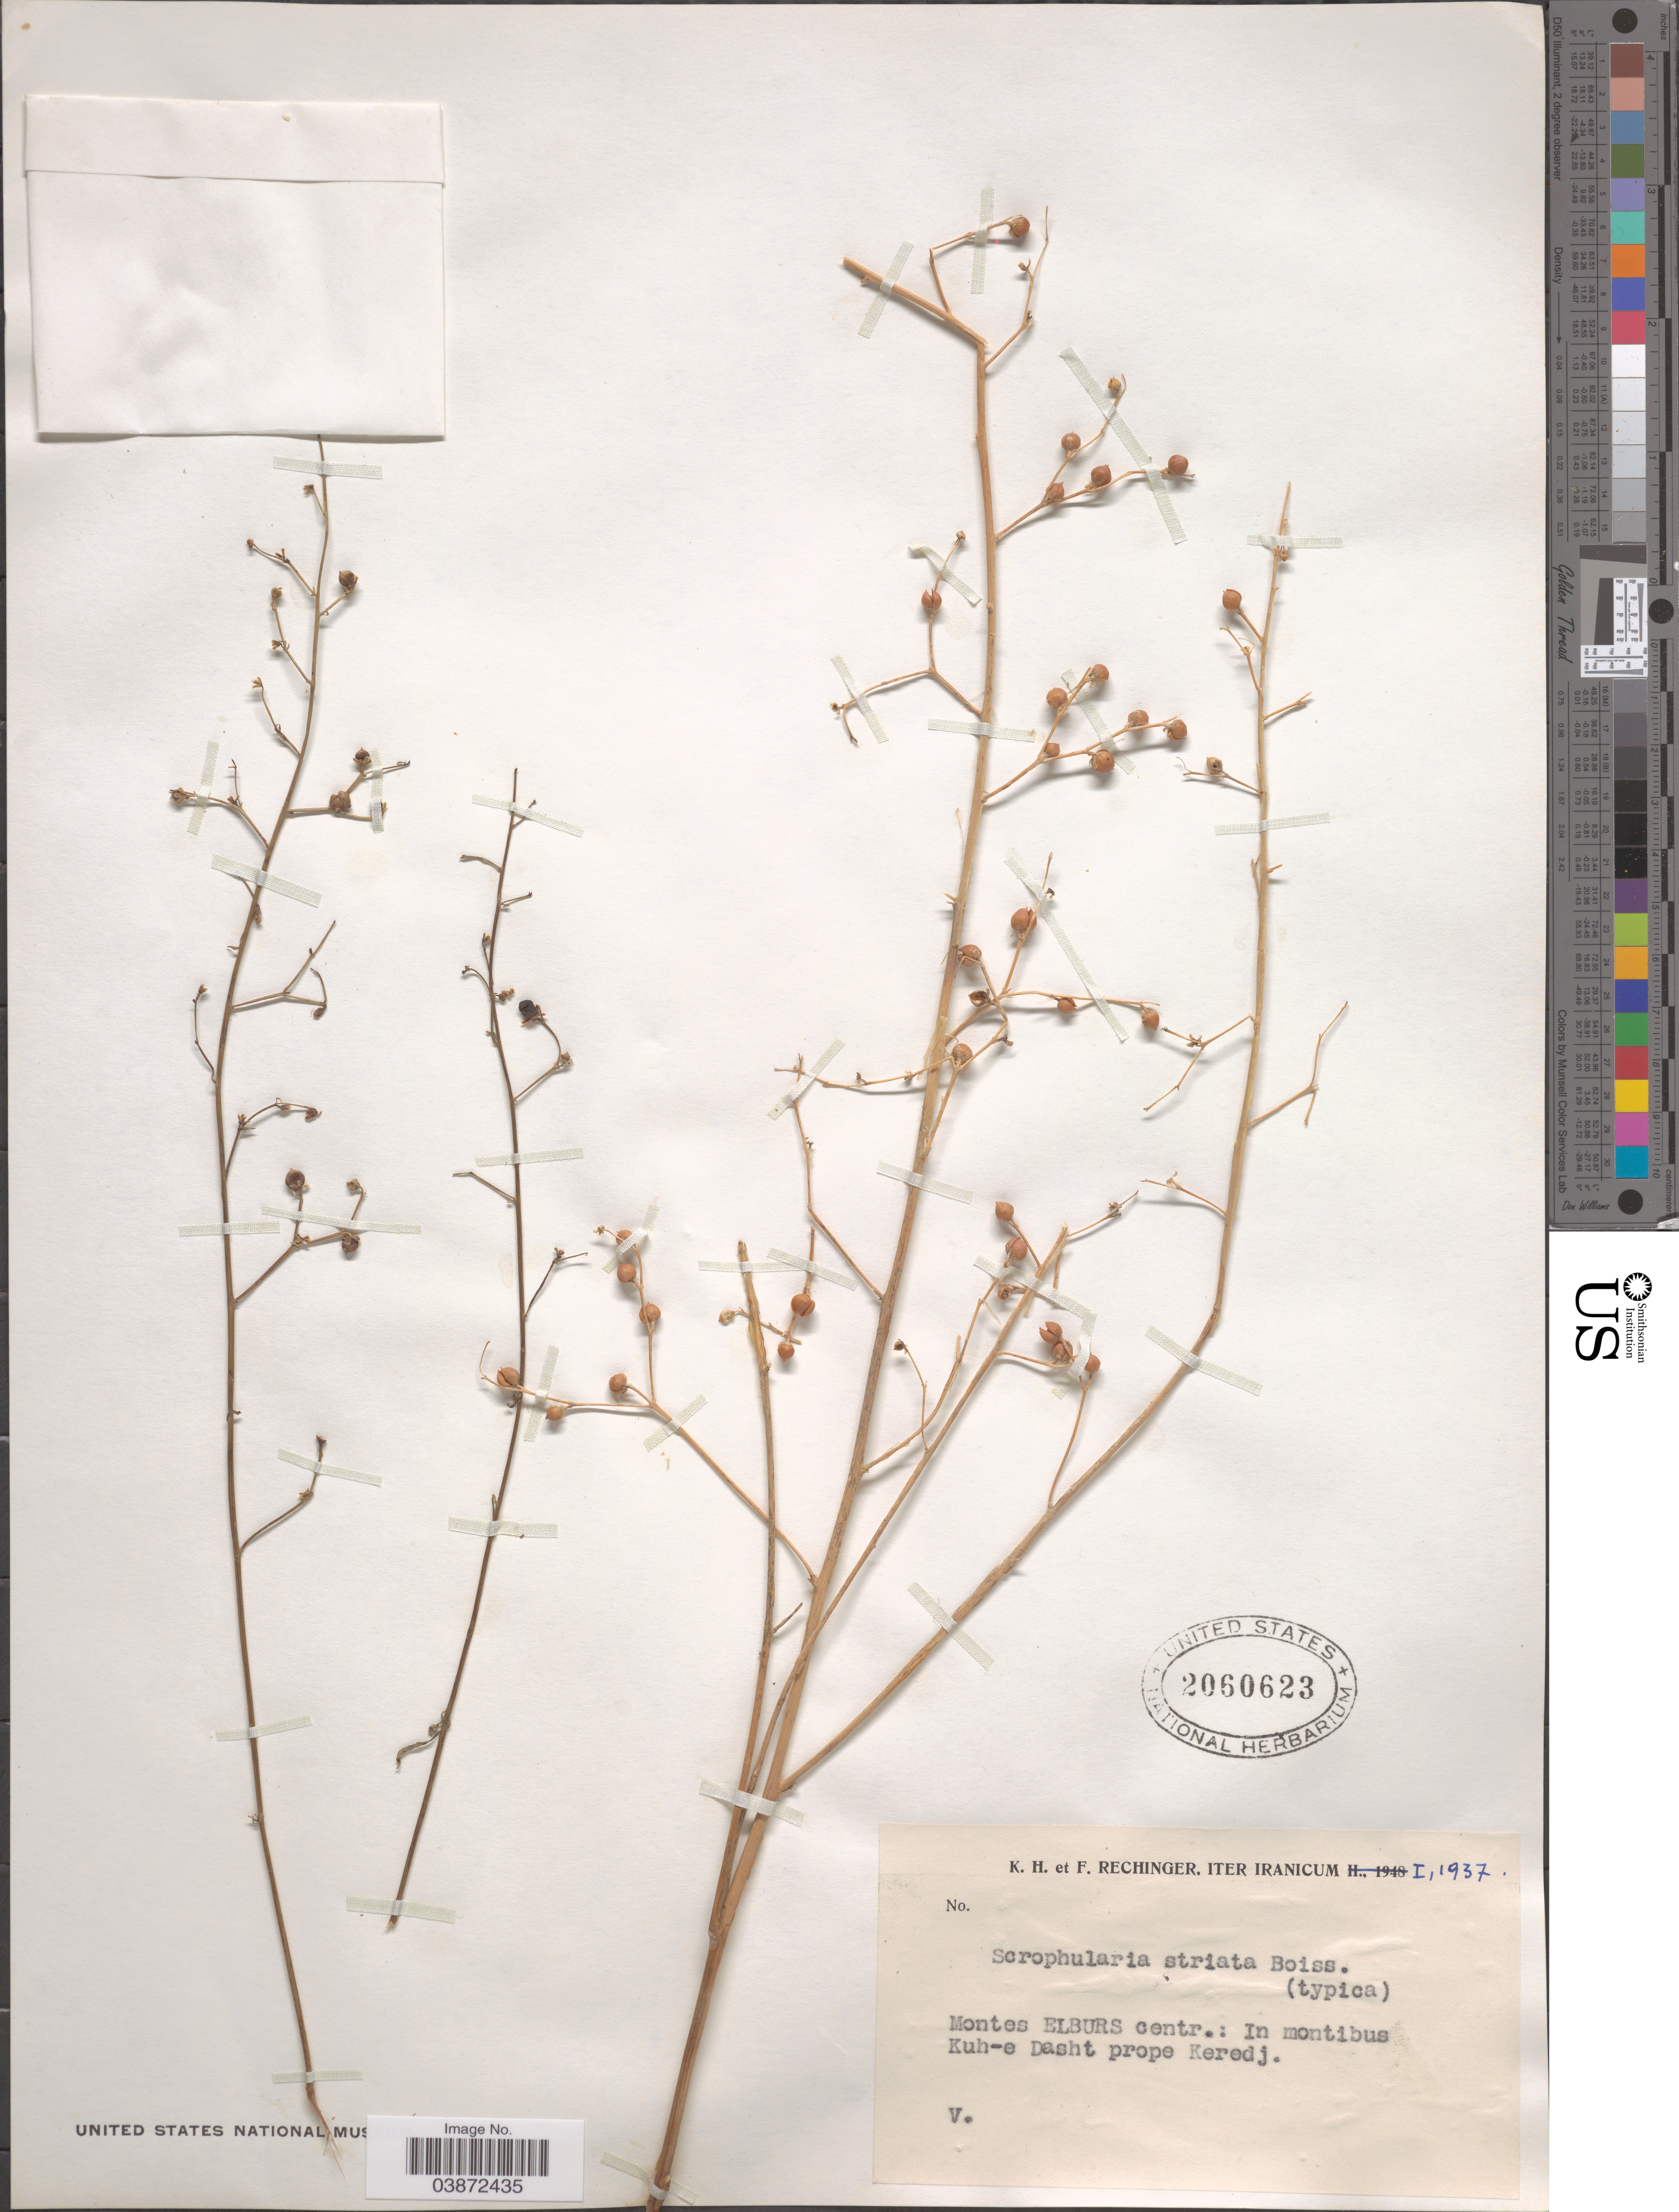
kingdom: Plantae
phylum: Tracheophyta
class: Magnoliopsida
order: Lamiales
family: Scrophulariaceae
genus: Scrophularia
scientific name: Scrophularia striata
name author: Boiss.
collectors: K. H. Rechinger & F. Rechinger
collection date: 1937-05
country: Iran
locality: Montes Elburs centr.: In montibus Kuh-e Dasht prope Keredj.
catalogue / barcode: US 2060623